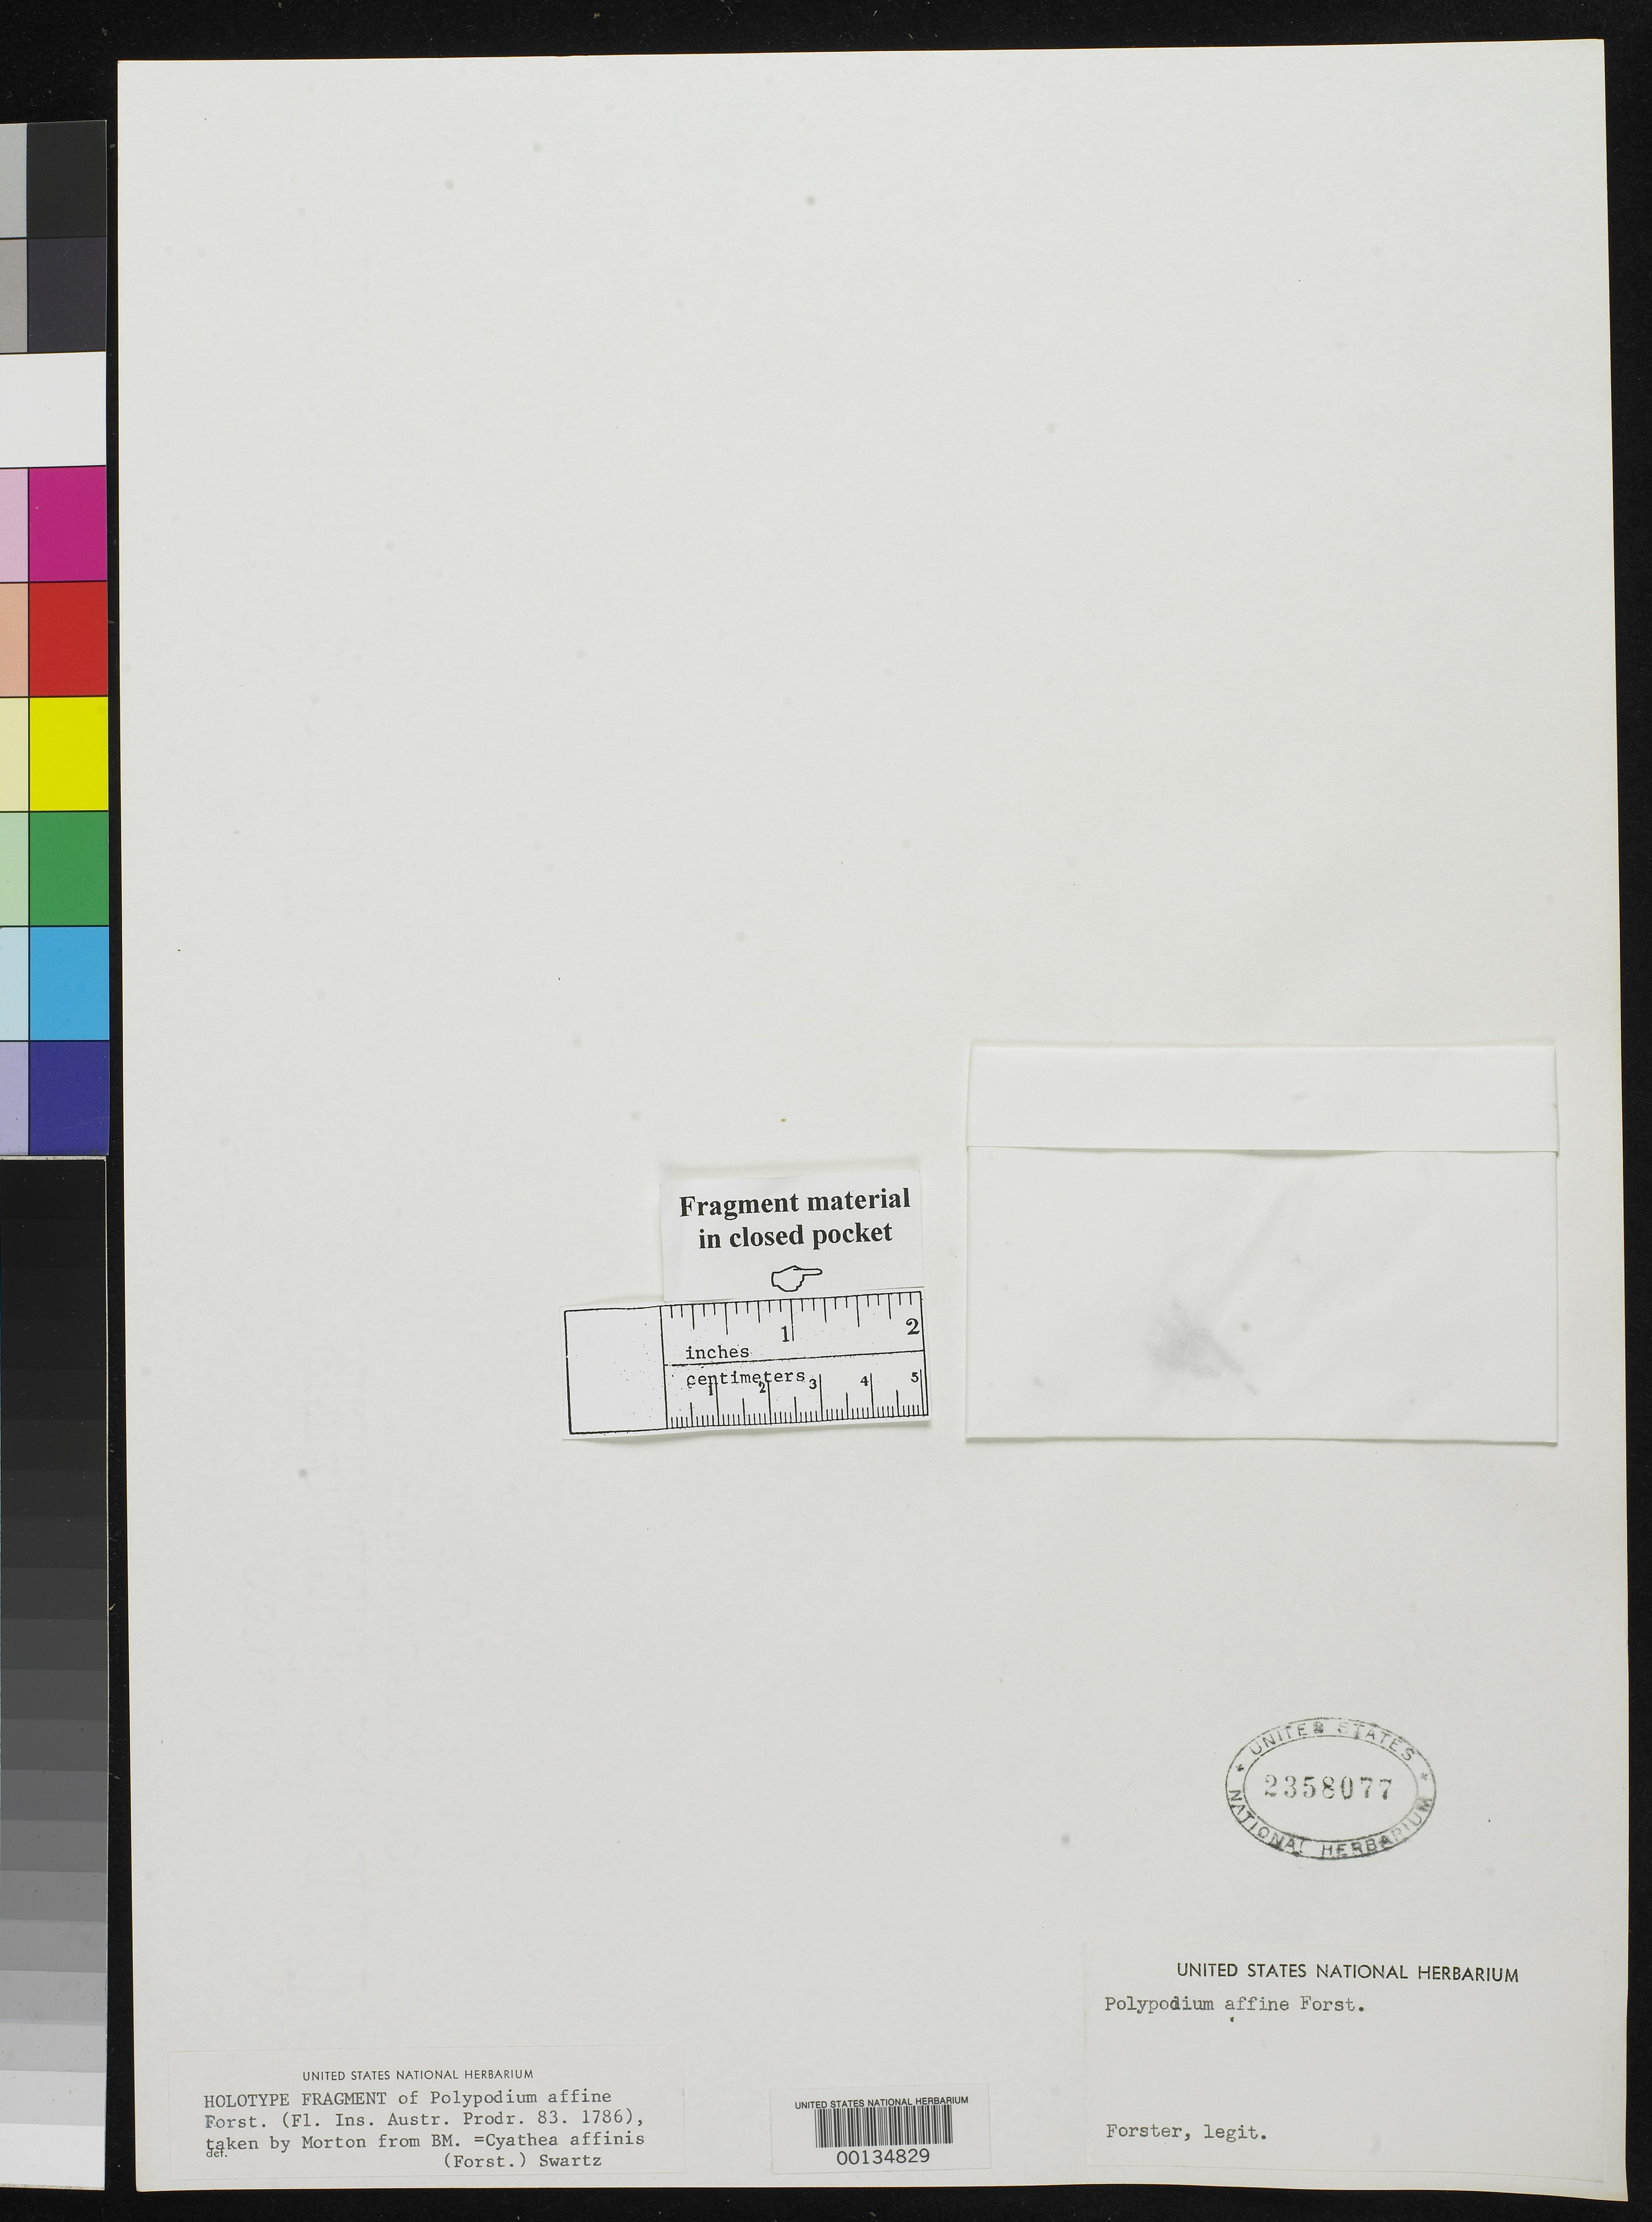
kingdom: Plantae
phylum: Tracheophyta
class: Polypodiopsida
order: Polypodiales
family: Polypodiaceae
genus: Polypodium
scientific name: Polypodium affine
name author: G. Forst.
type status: Type Fragment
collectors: J. G. A. Forster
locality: Pacific Islands. [no precise locality but described in Florulae Insularum Australium Prodromus]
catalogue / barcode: US 2358077